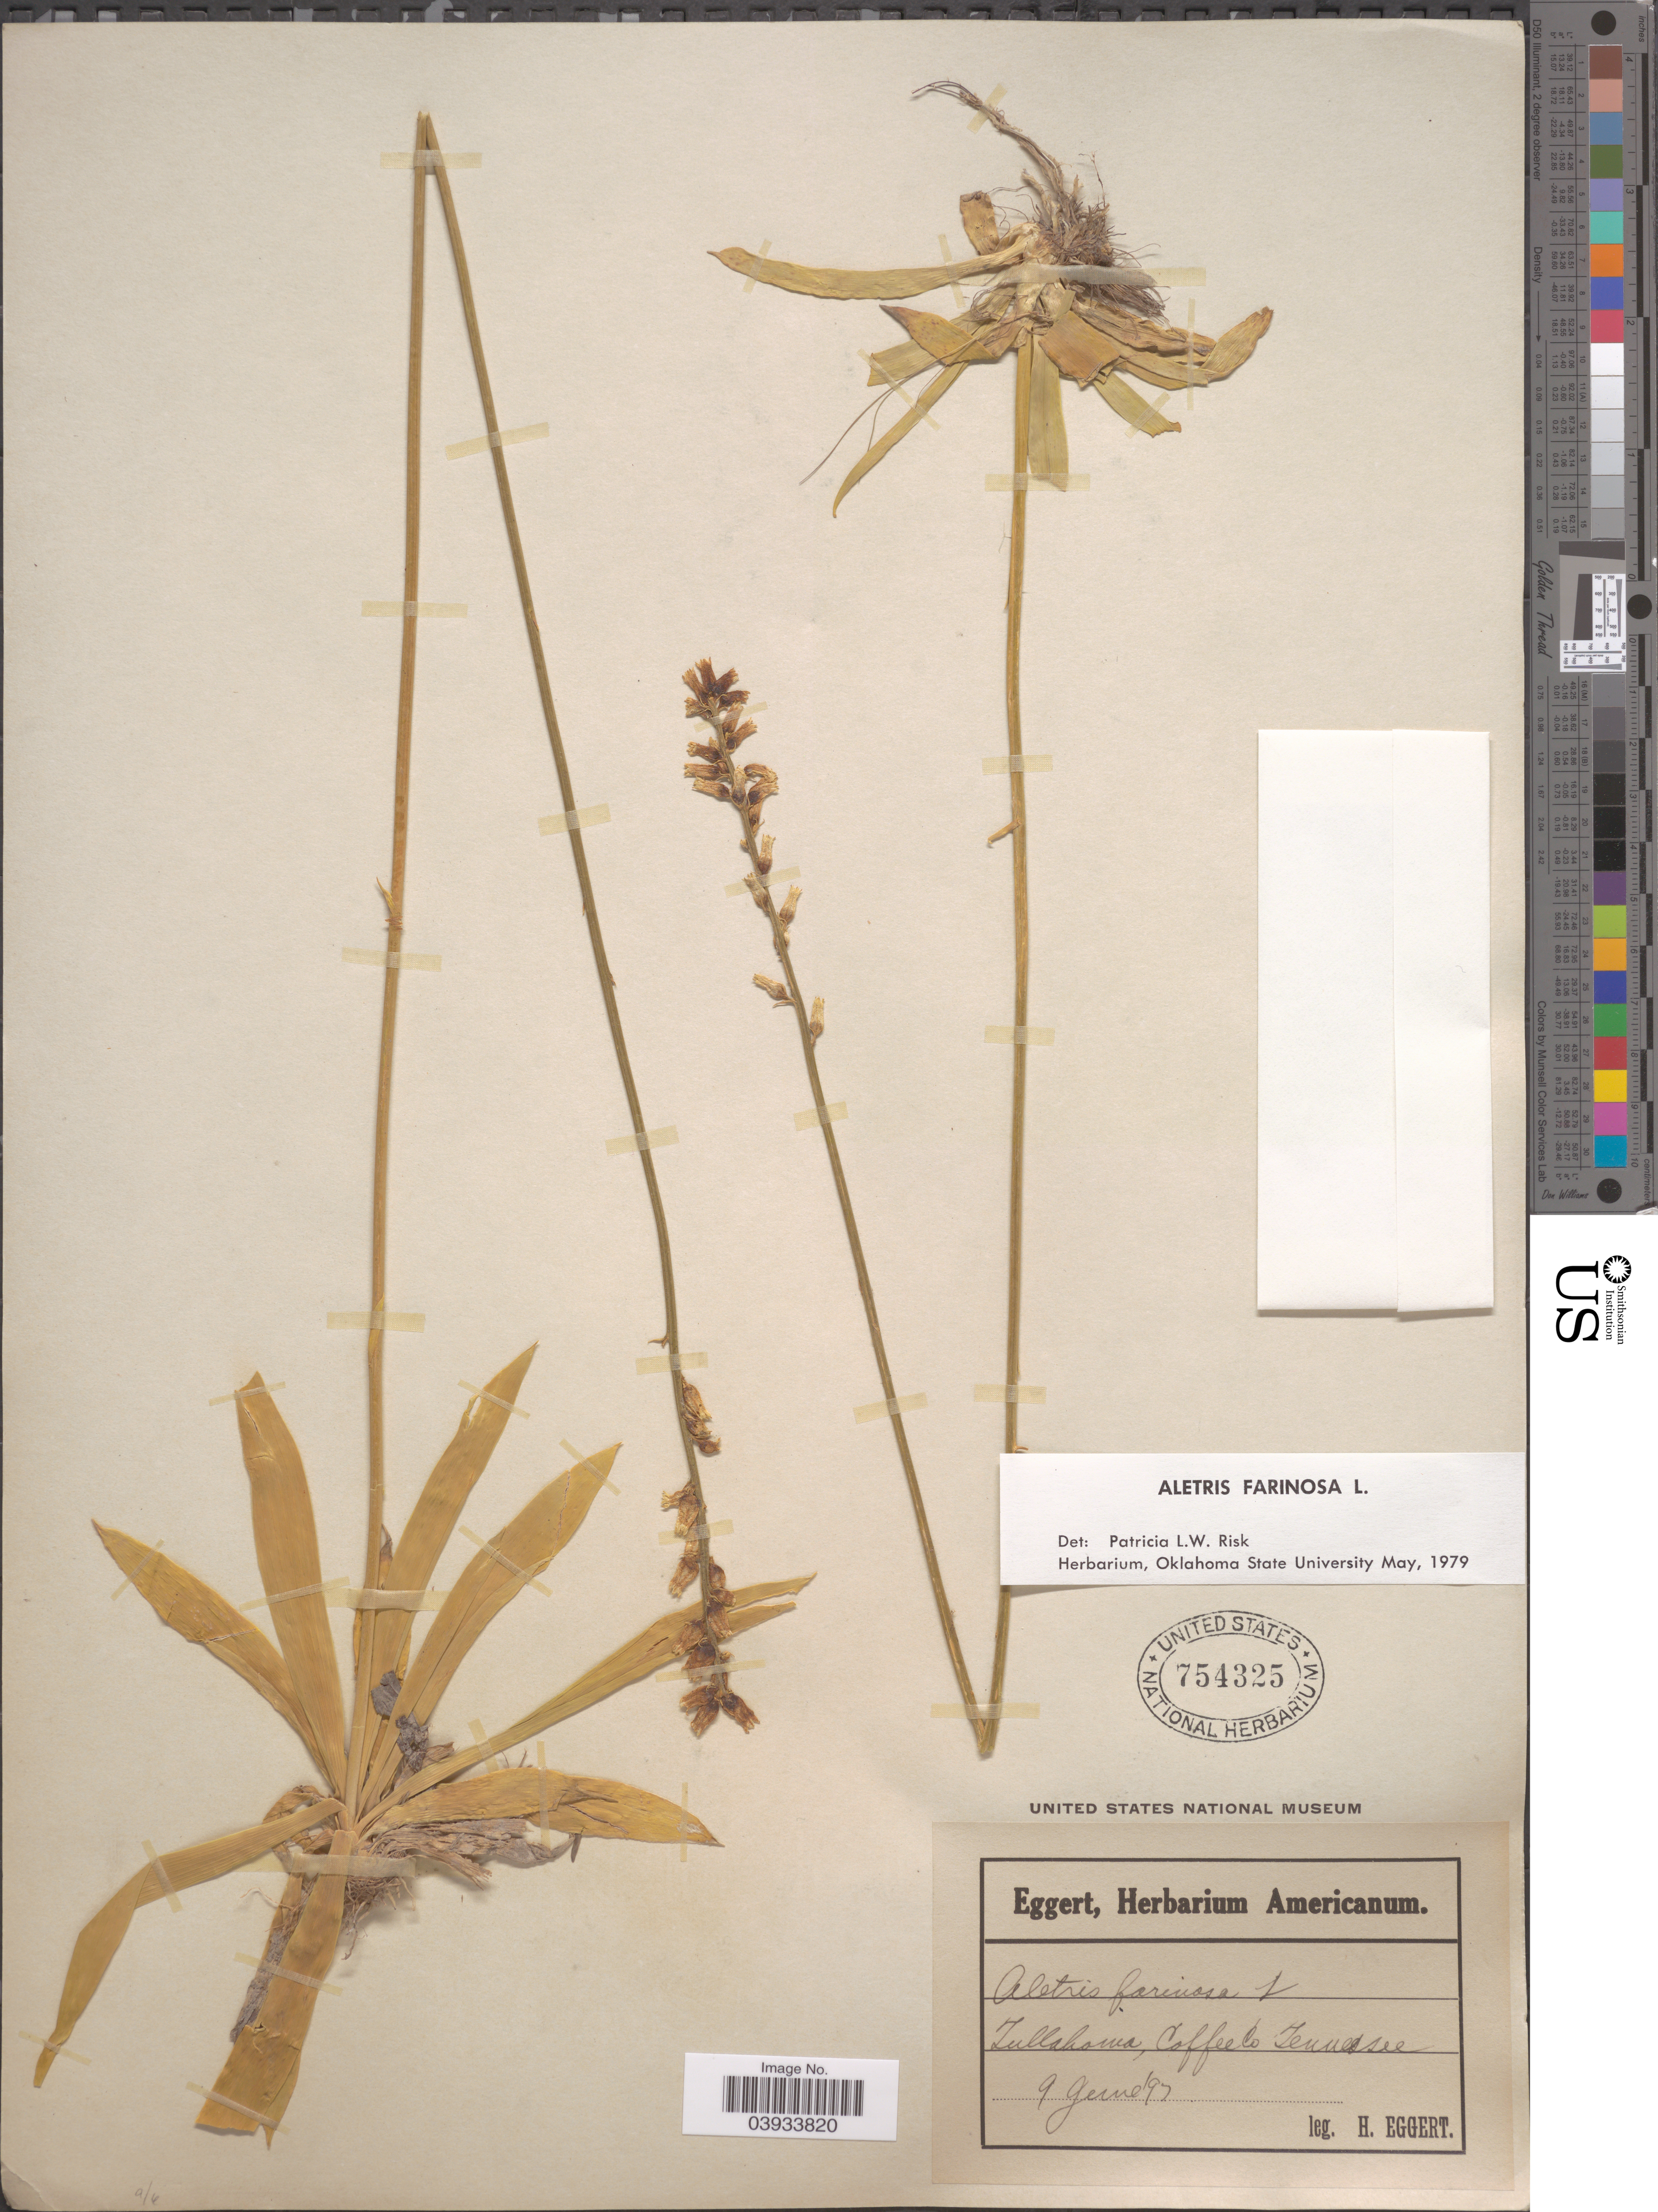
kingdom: Plantae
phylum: Tracheophyta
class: Liliopsida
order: Dioscoreales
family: Nartheciaceae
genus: Aletris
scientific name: Aletris farinosa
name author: L.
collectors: H. Eggert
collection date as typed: Transcribed d/m/y: 9/6/97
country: United States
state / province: Tennessee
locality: Tullahoma, Coffee Co.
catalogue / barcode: US 754325